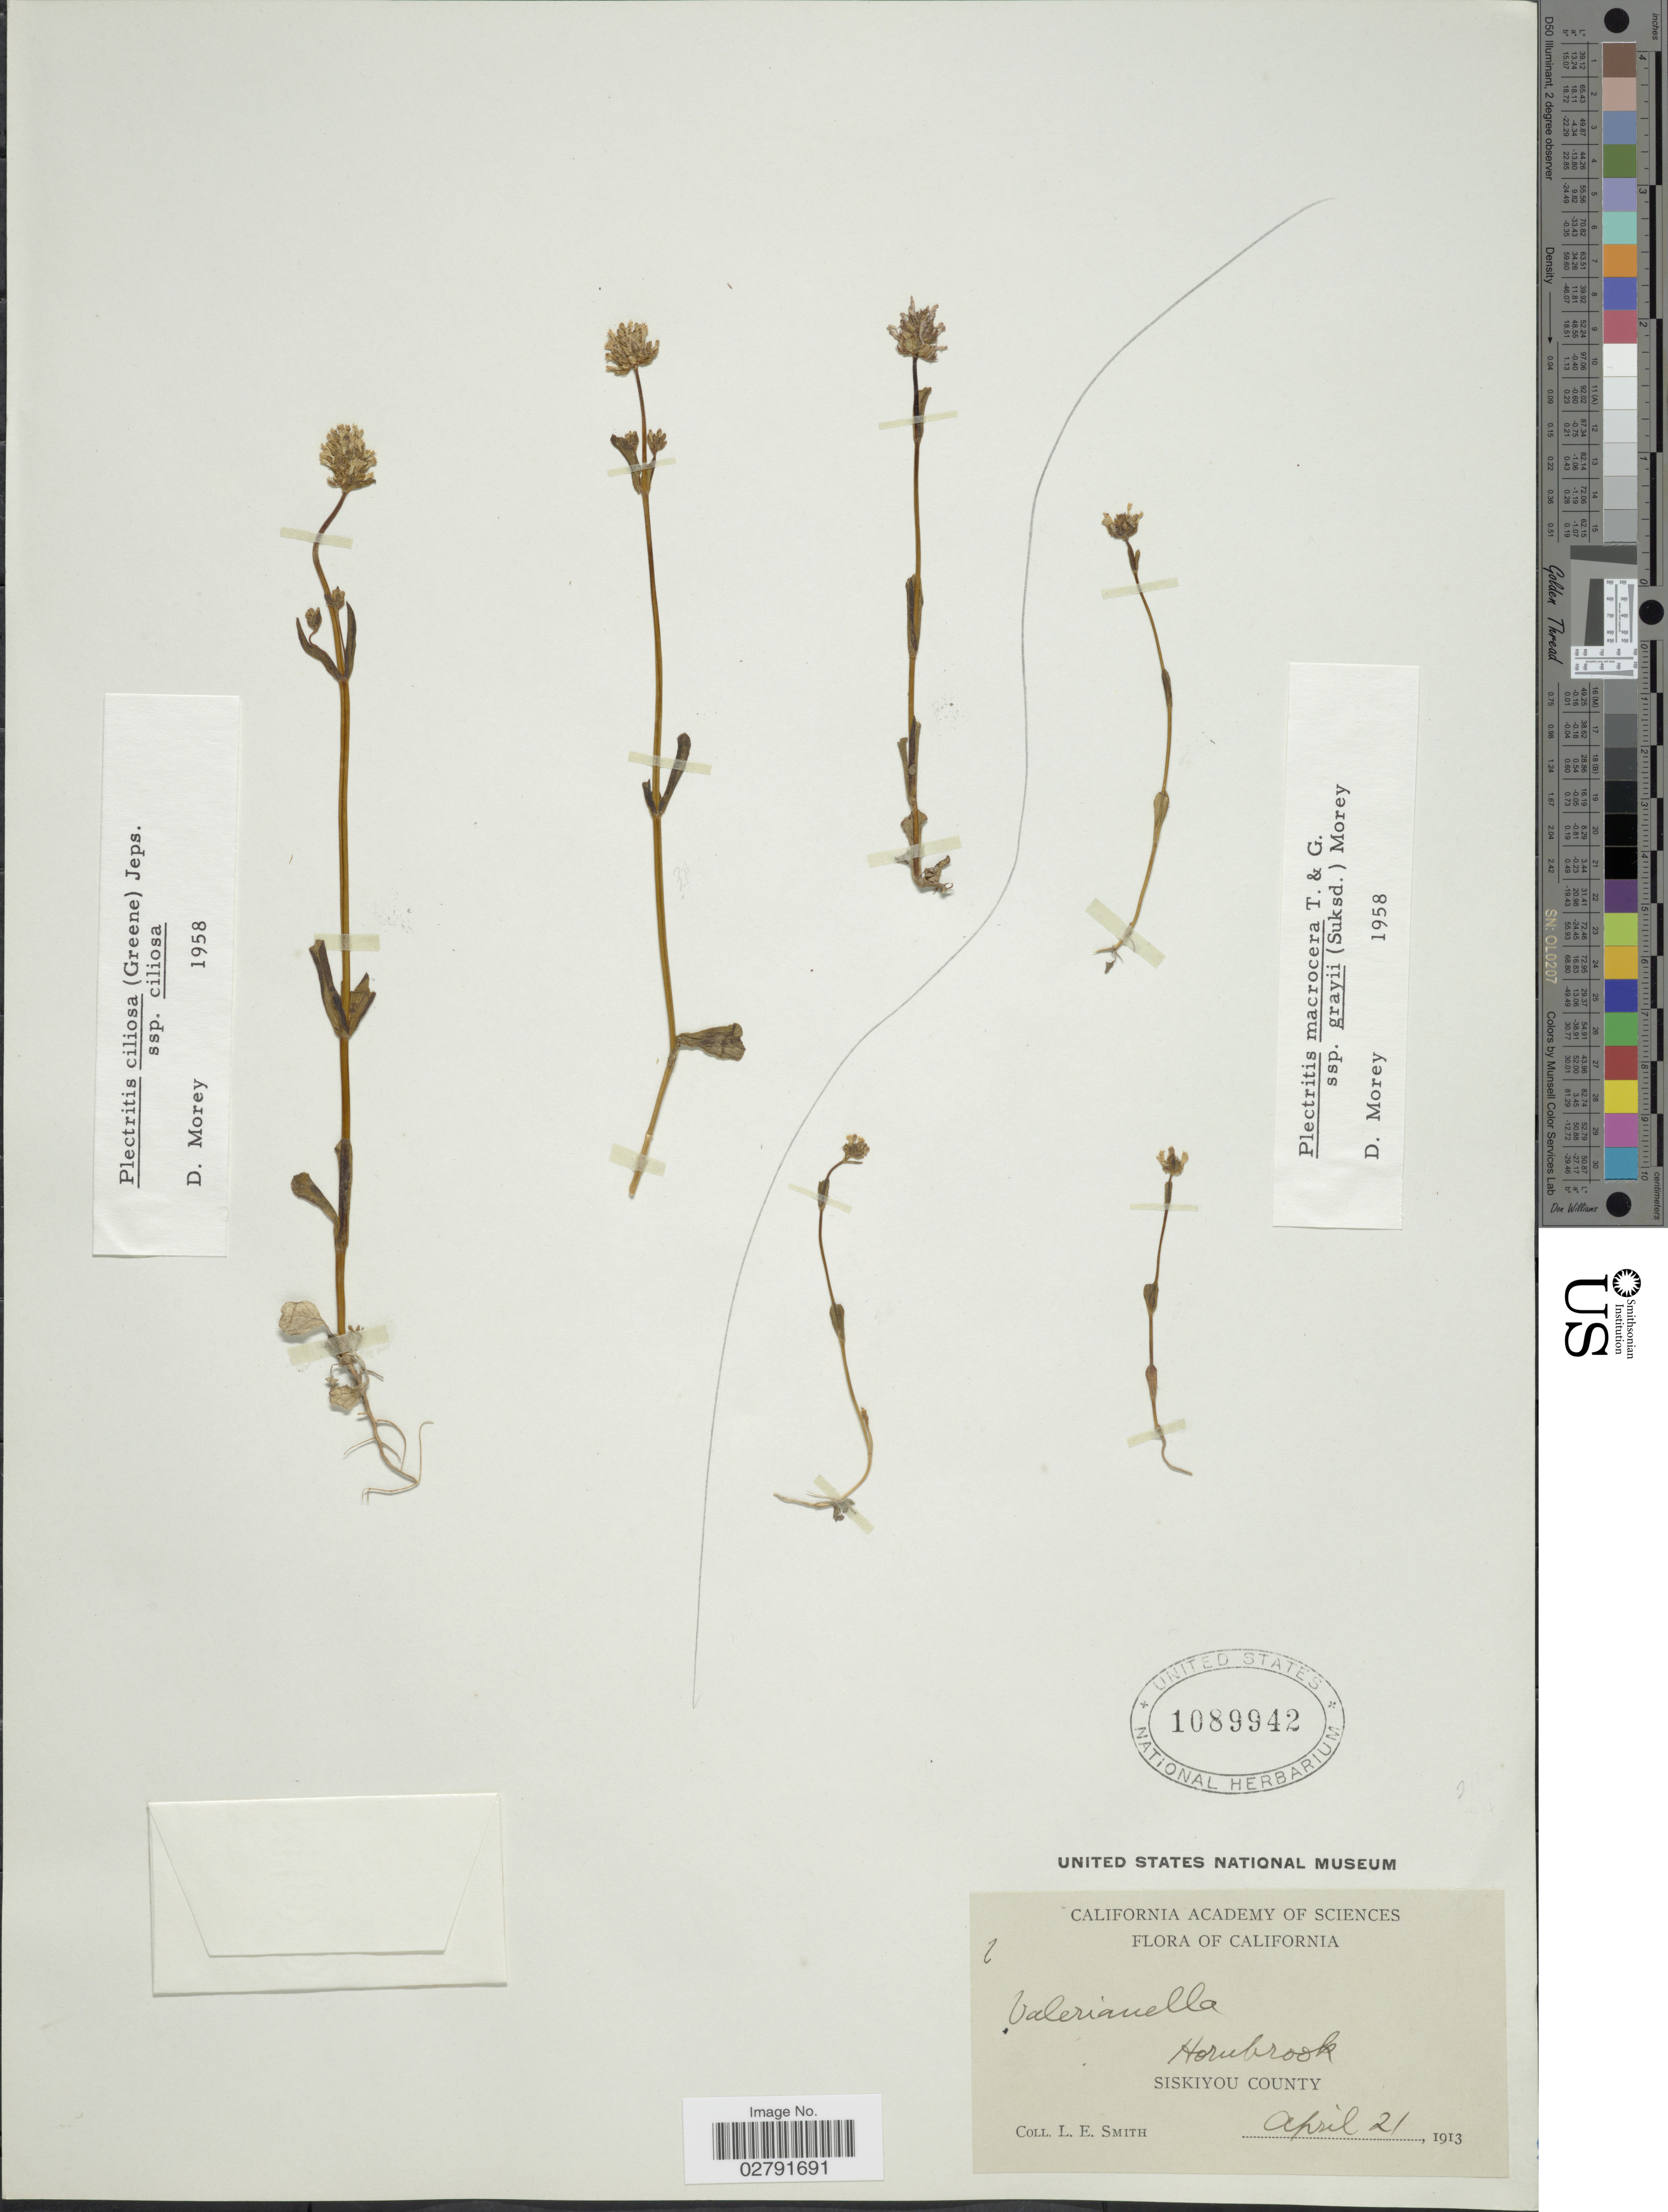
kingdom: Plantae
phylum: Tracheophyta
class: Magnoliopsida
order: Dipsacales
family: Caprifoliaceae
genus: Plectritis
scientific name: Plectritis ciliosa subsp. ciliosa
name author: (Greene) Jeps.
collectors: L. E. Smith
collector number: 2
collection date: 1913-04-21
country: United States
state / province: California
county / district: Siskiyou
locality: Hornbrook. Siskiyou County.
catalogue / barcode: US 1089942